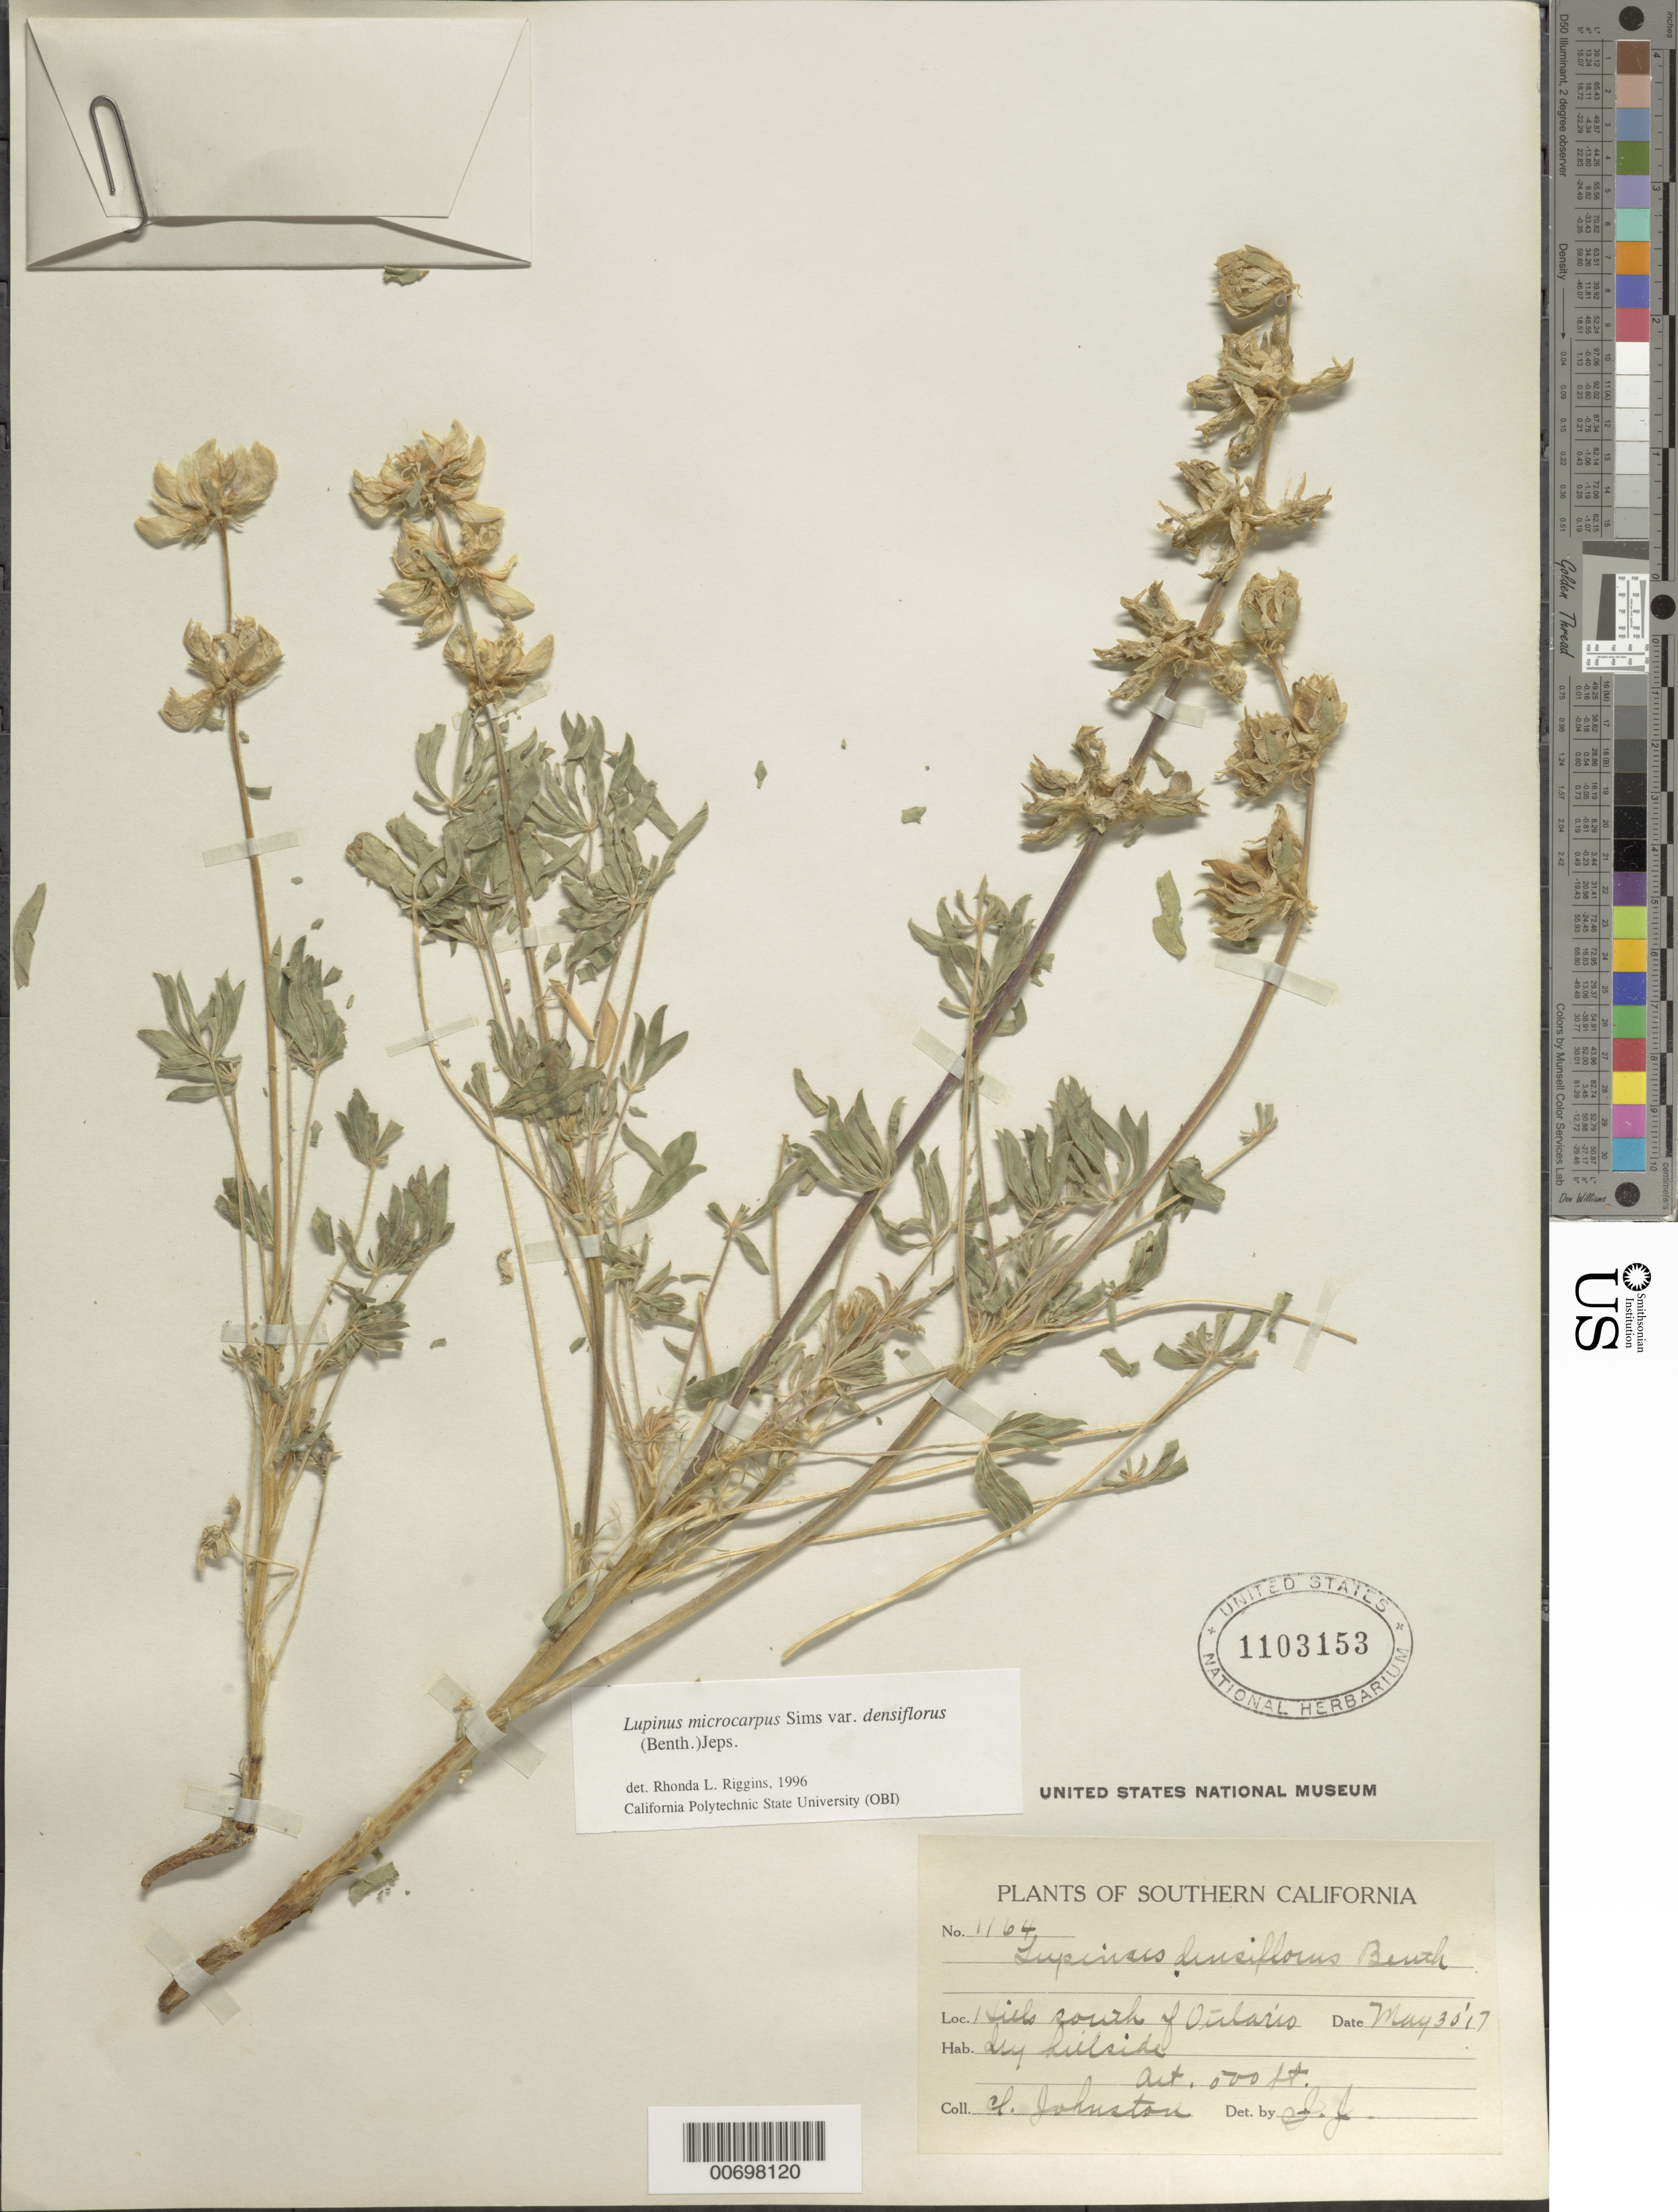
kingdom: Plantae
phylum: Tracheophyta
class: Magnoliopsida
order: Fabales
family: Fabaceae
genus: Lupinus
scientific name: Lupinus microcarpus var. densiflorus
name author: (Benth.) Jeps.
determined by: Riggins, R. L., (OBI), California Polytechnic State University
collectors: I. Johnston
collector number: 1164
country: United States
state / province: California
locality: Hills south of Ontario.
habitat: Dry hillside.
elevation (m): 152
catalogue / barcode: US 1103153